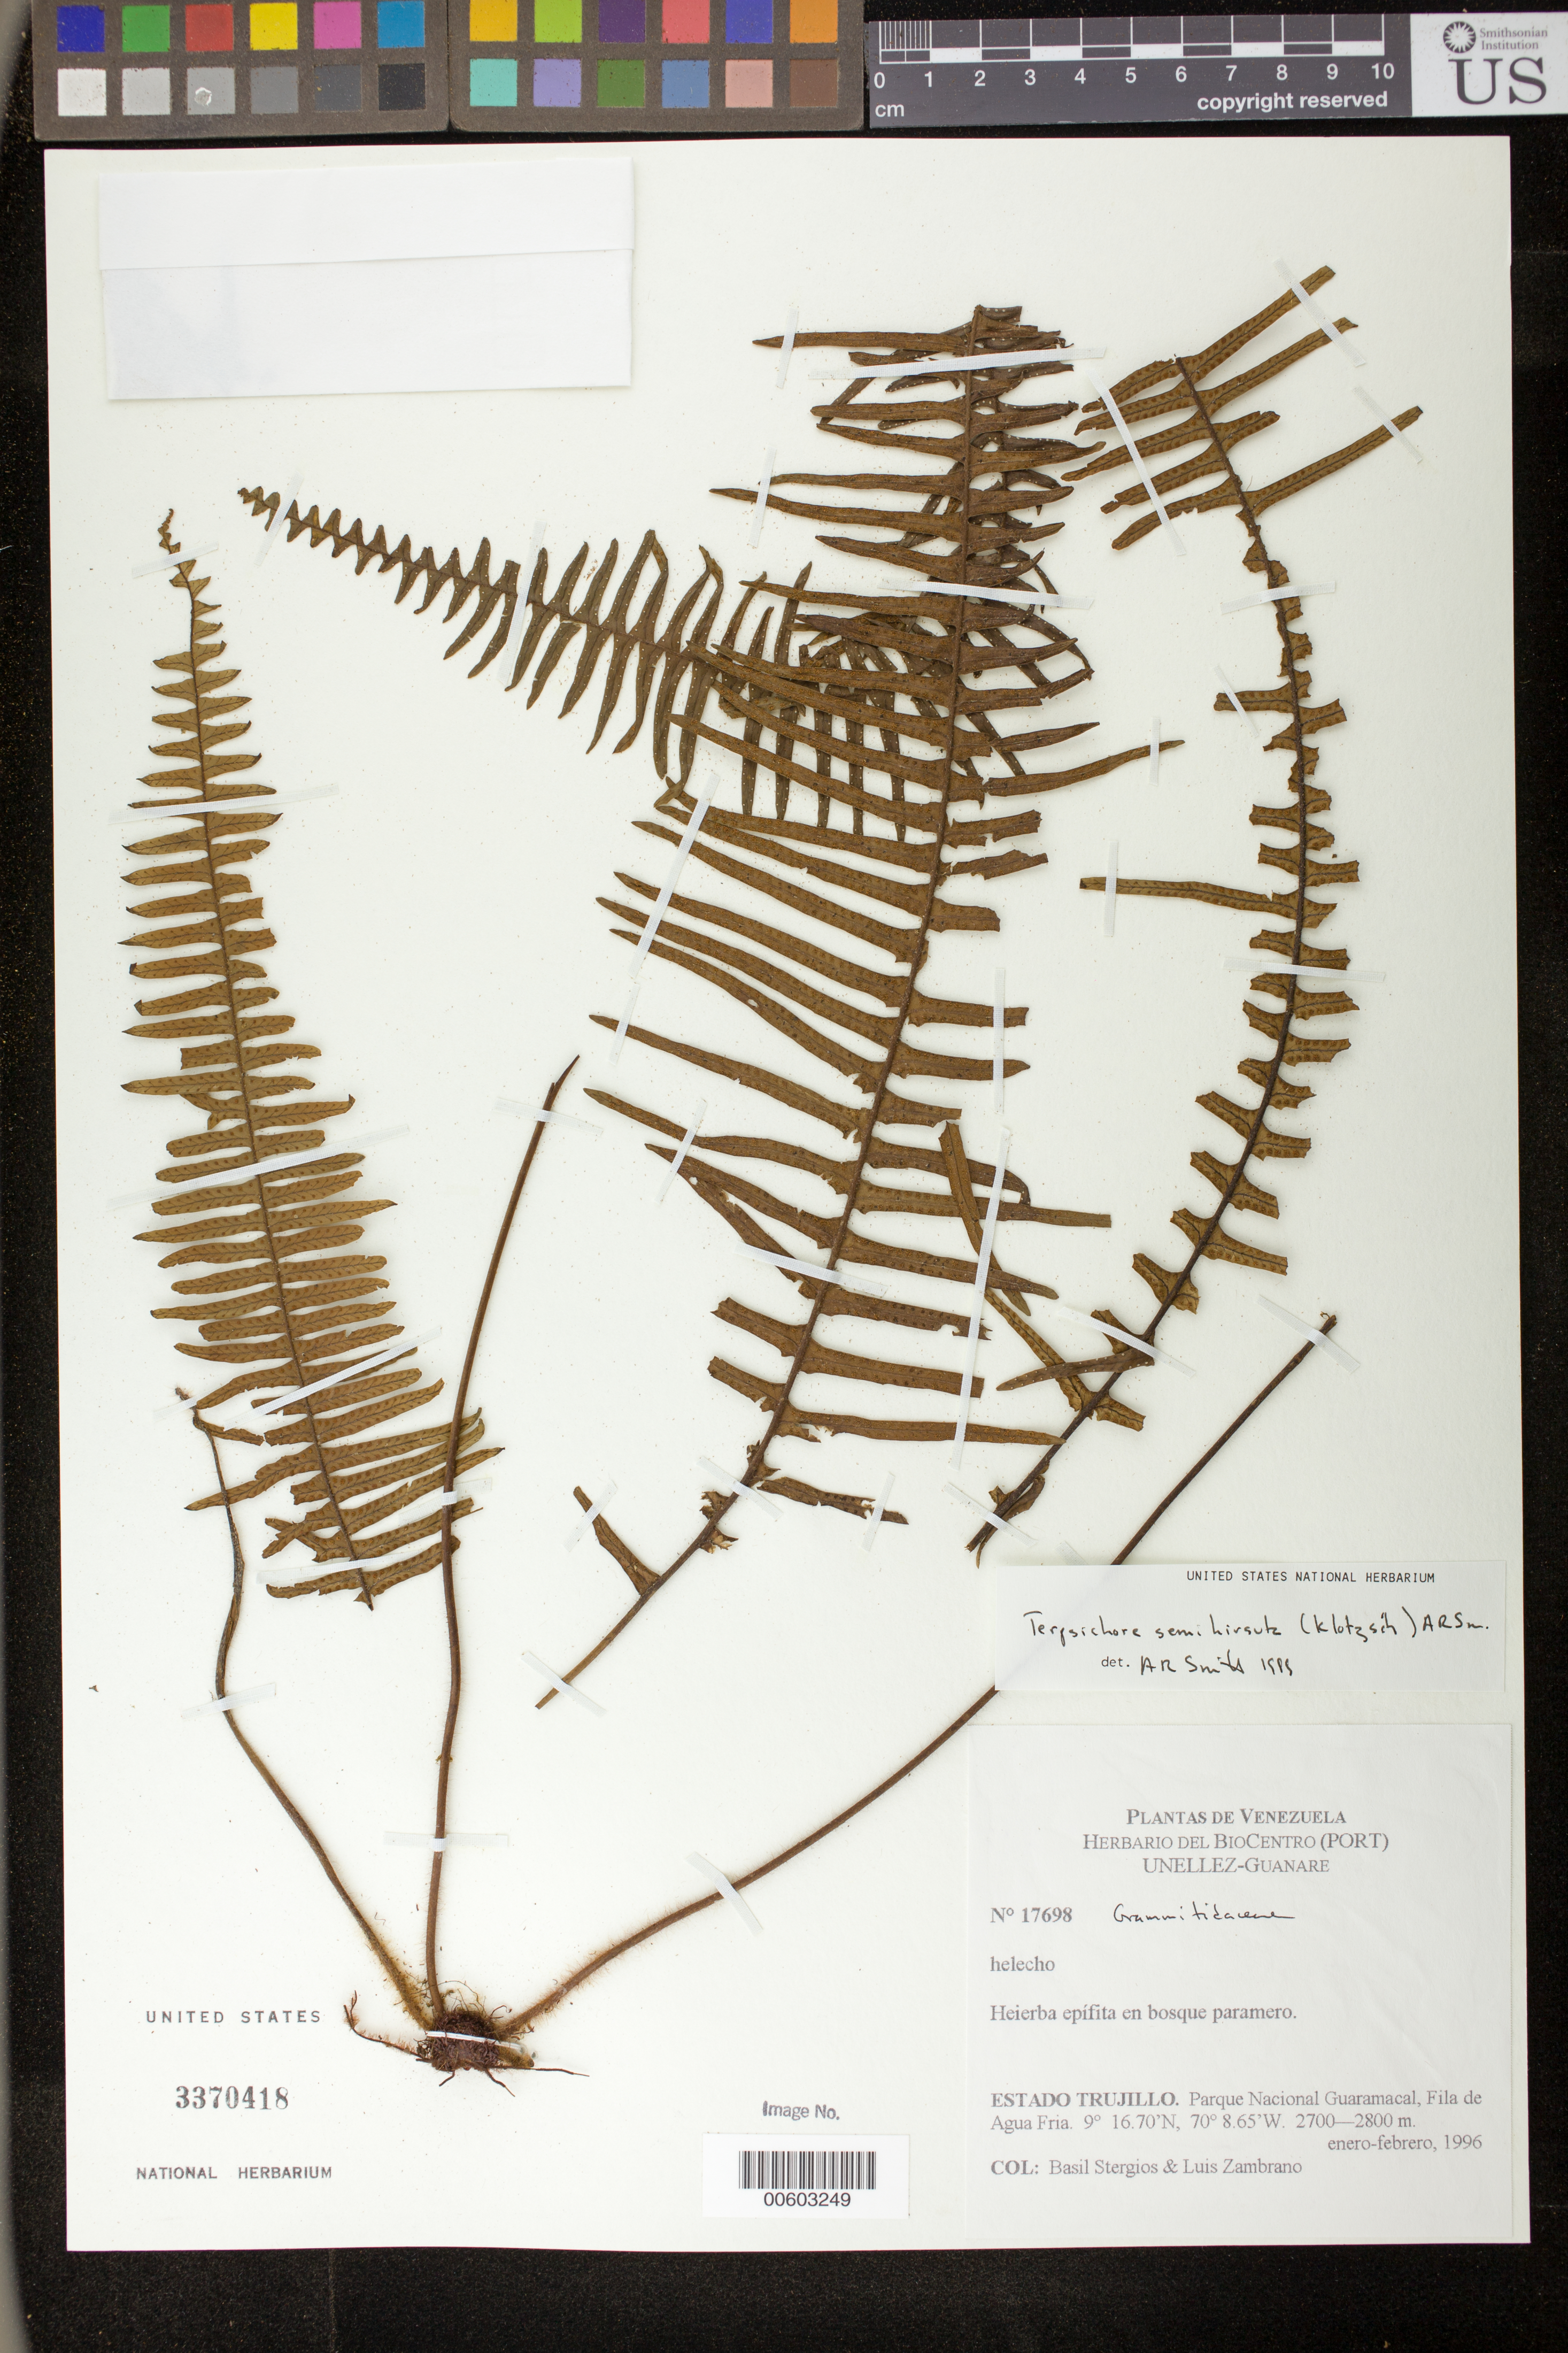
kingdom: Plantae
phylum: Tracheophyta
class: Polypodiopsida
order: Polypodiales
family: Polypodiaceae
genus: Terpsichore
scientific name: Terpsichore semihirsuta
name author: (Klotzsch) A.R. Sm.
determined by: Smith, Alan R., (UC)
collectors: B. G. Stergios & L. Zambrano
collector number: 17698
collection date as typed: Jan 1996 to -- Feb 1996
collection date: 1996-01/1996-02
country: Venezuela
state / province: Trujillo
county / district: Boconó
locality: Parque Nacional Guaramacal, Fila de Agua Fria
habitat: Bosque paramero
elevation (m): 2700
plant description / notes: PORT, UC, US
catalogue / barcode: US 3370418